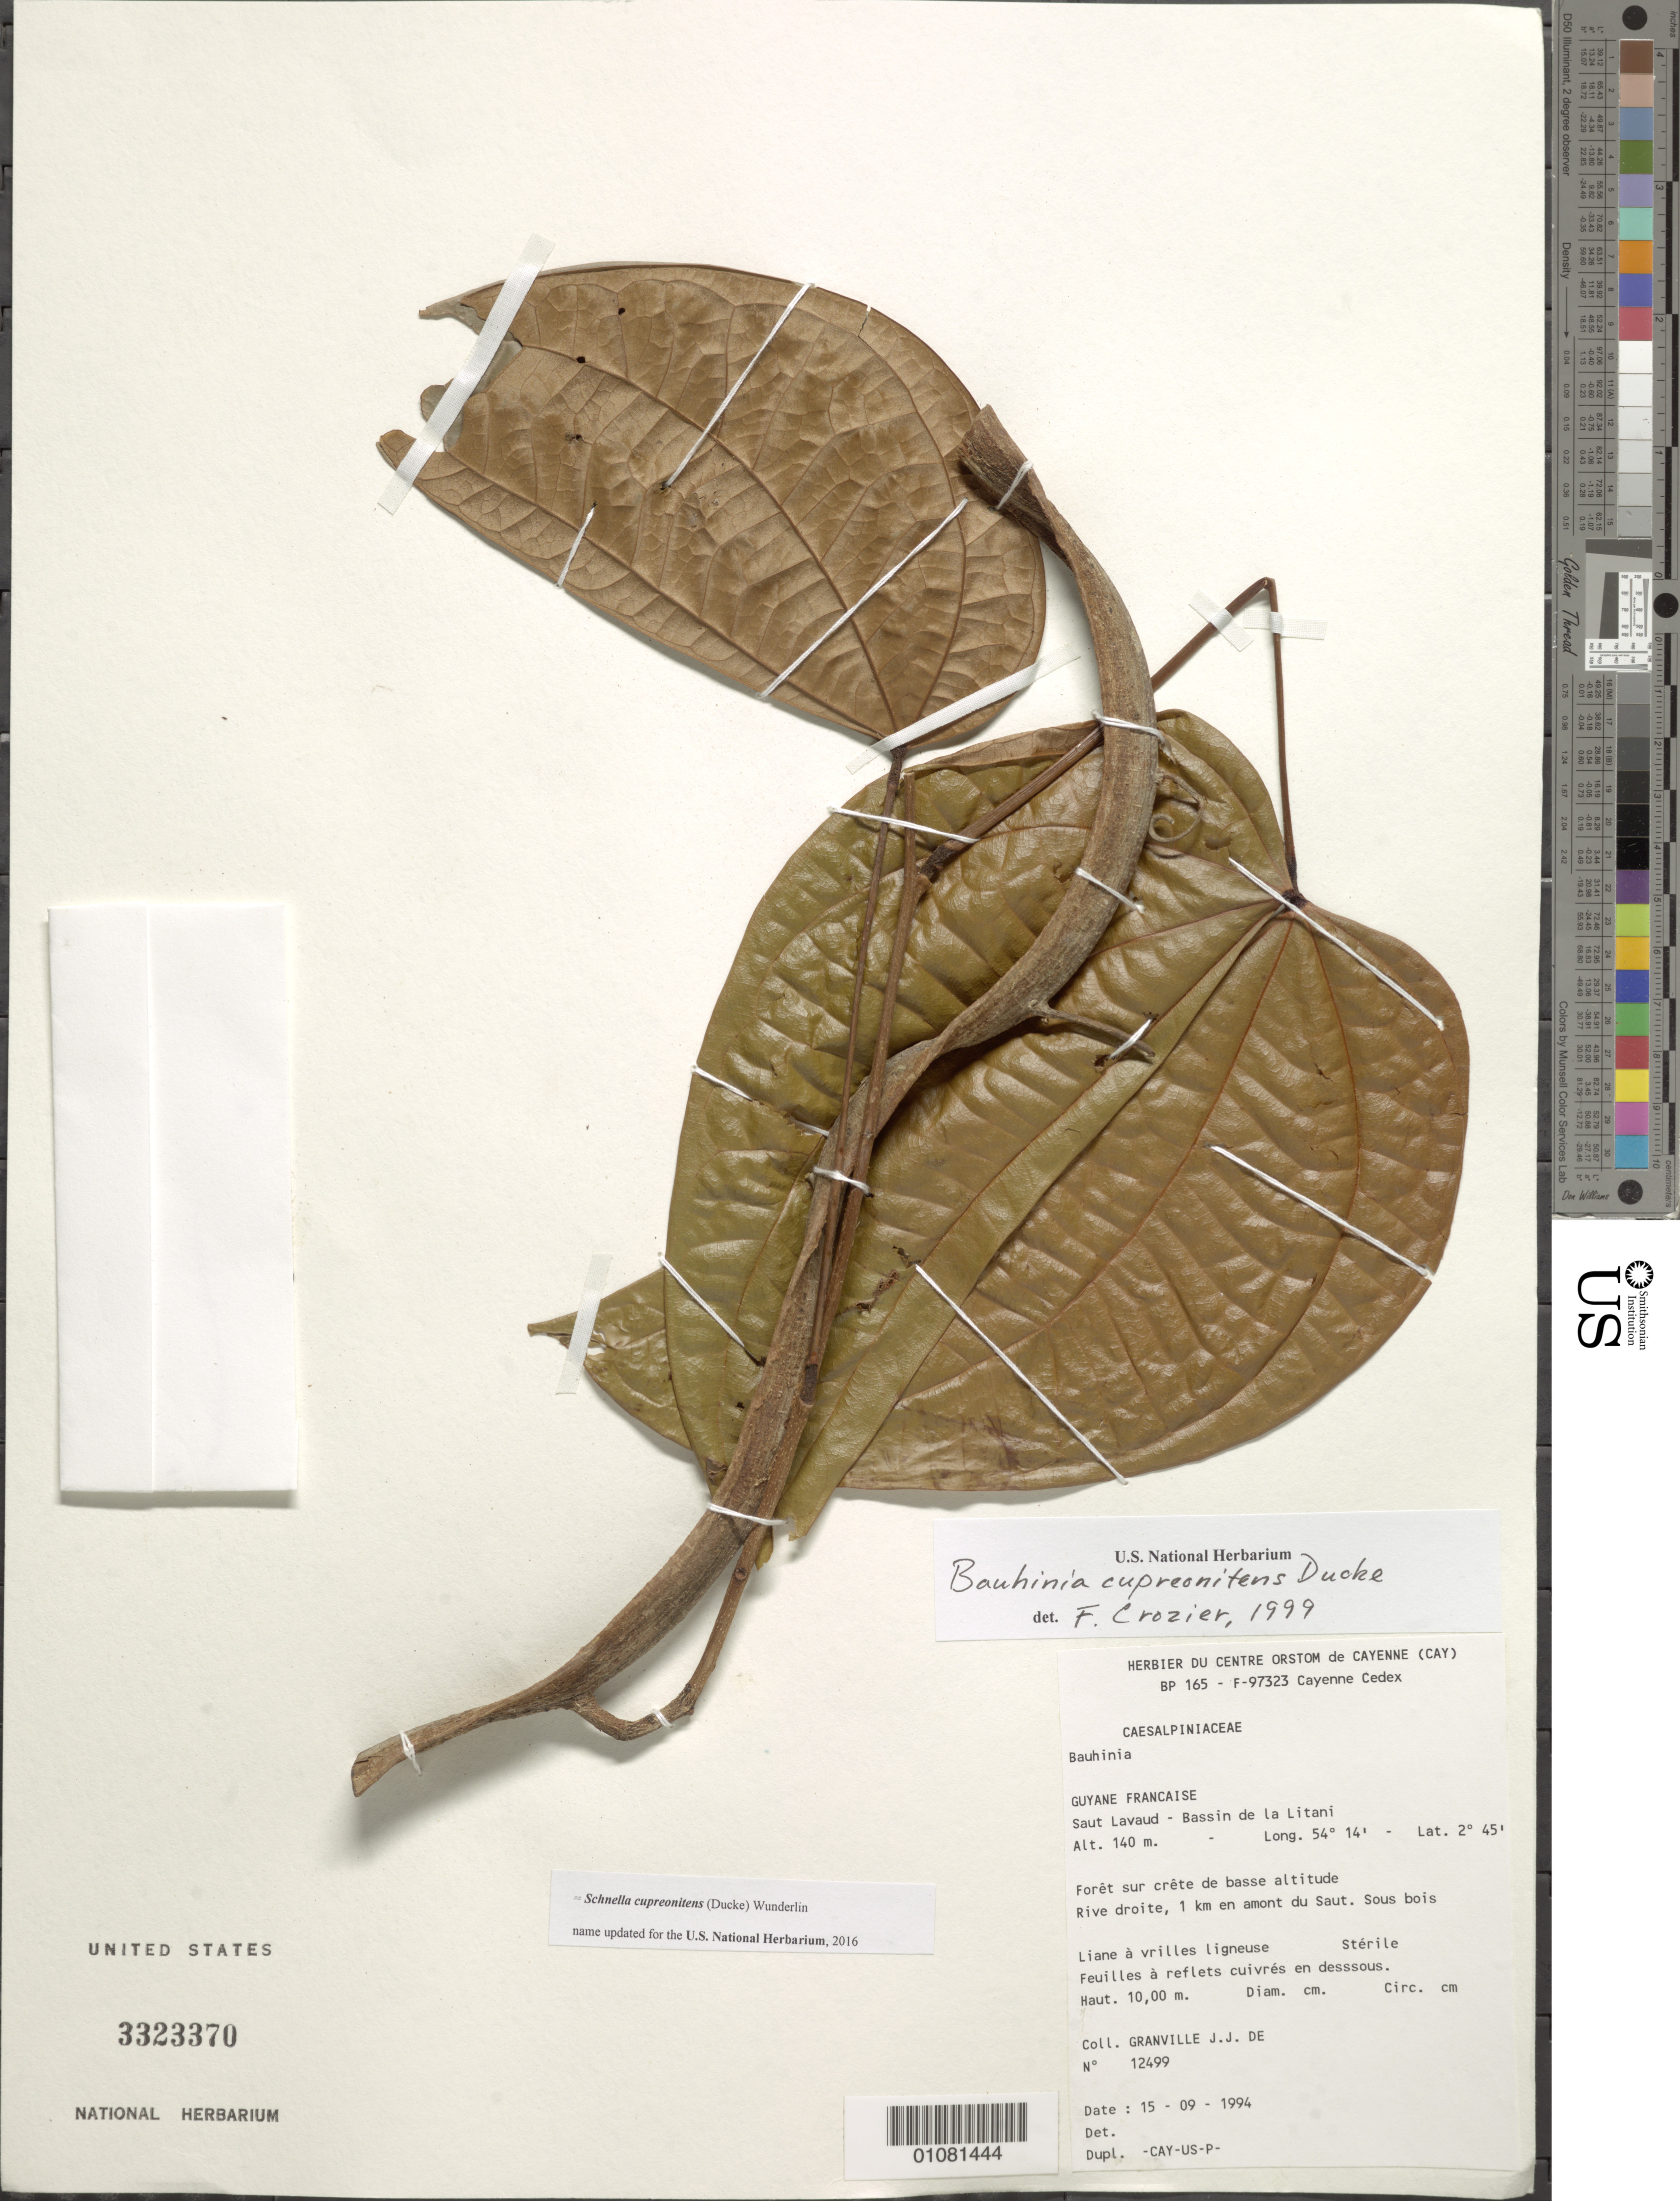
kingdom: Plantae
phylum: Tracheophyta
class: Magnoliopsida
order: Fabales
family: Fabaceae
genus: Schnella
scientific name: Schnella cupreonitens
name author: (Ducke) Wunderlin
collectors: J.-J. de Granville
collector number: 12499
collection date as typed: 15-Sep-94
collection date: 1994-09-15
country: French Guiana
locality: Saut Lavaud, Bassin de la Litani, rive droite, 1km en amont du Saut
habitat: Sous bois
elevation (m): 140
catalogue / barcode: US 3323370